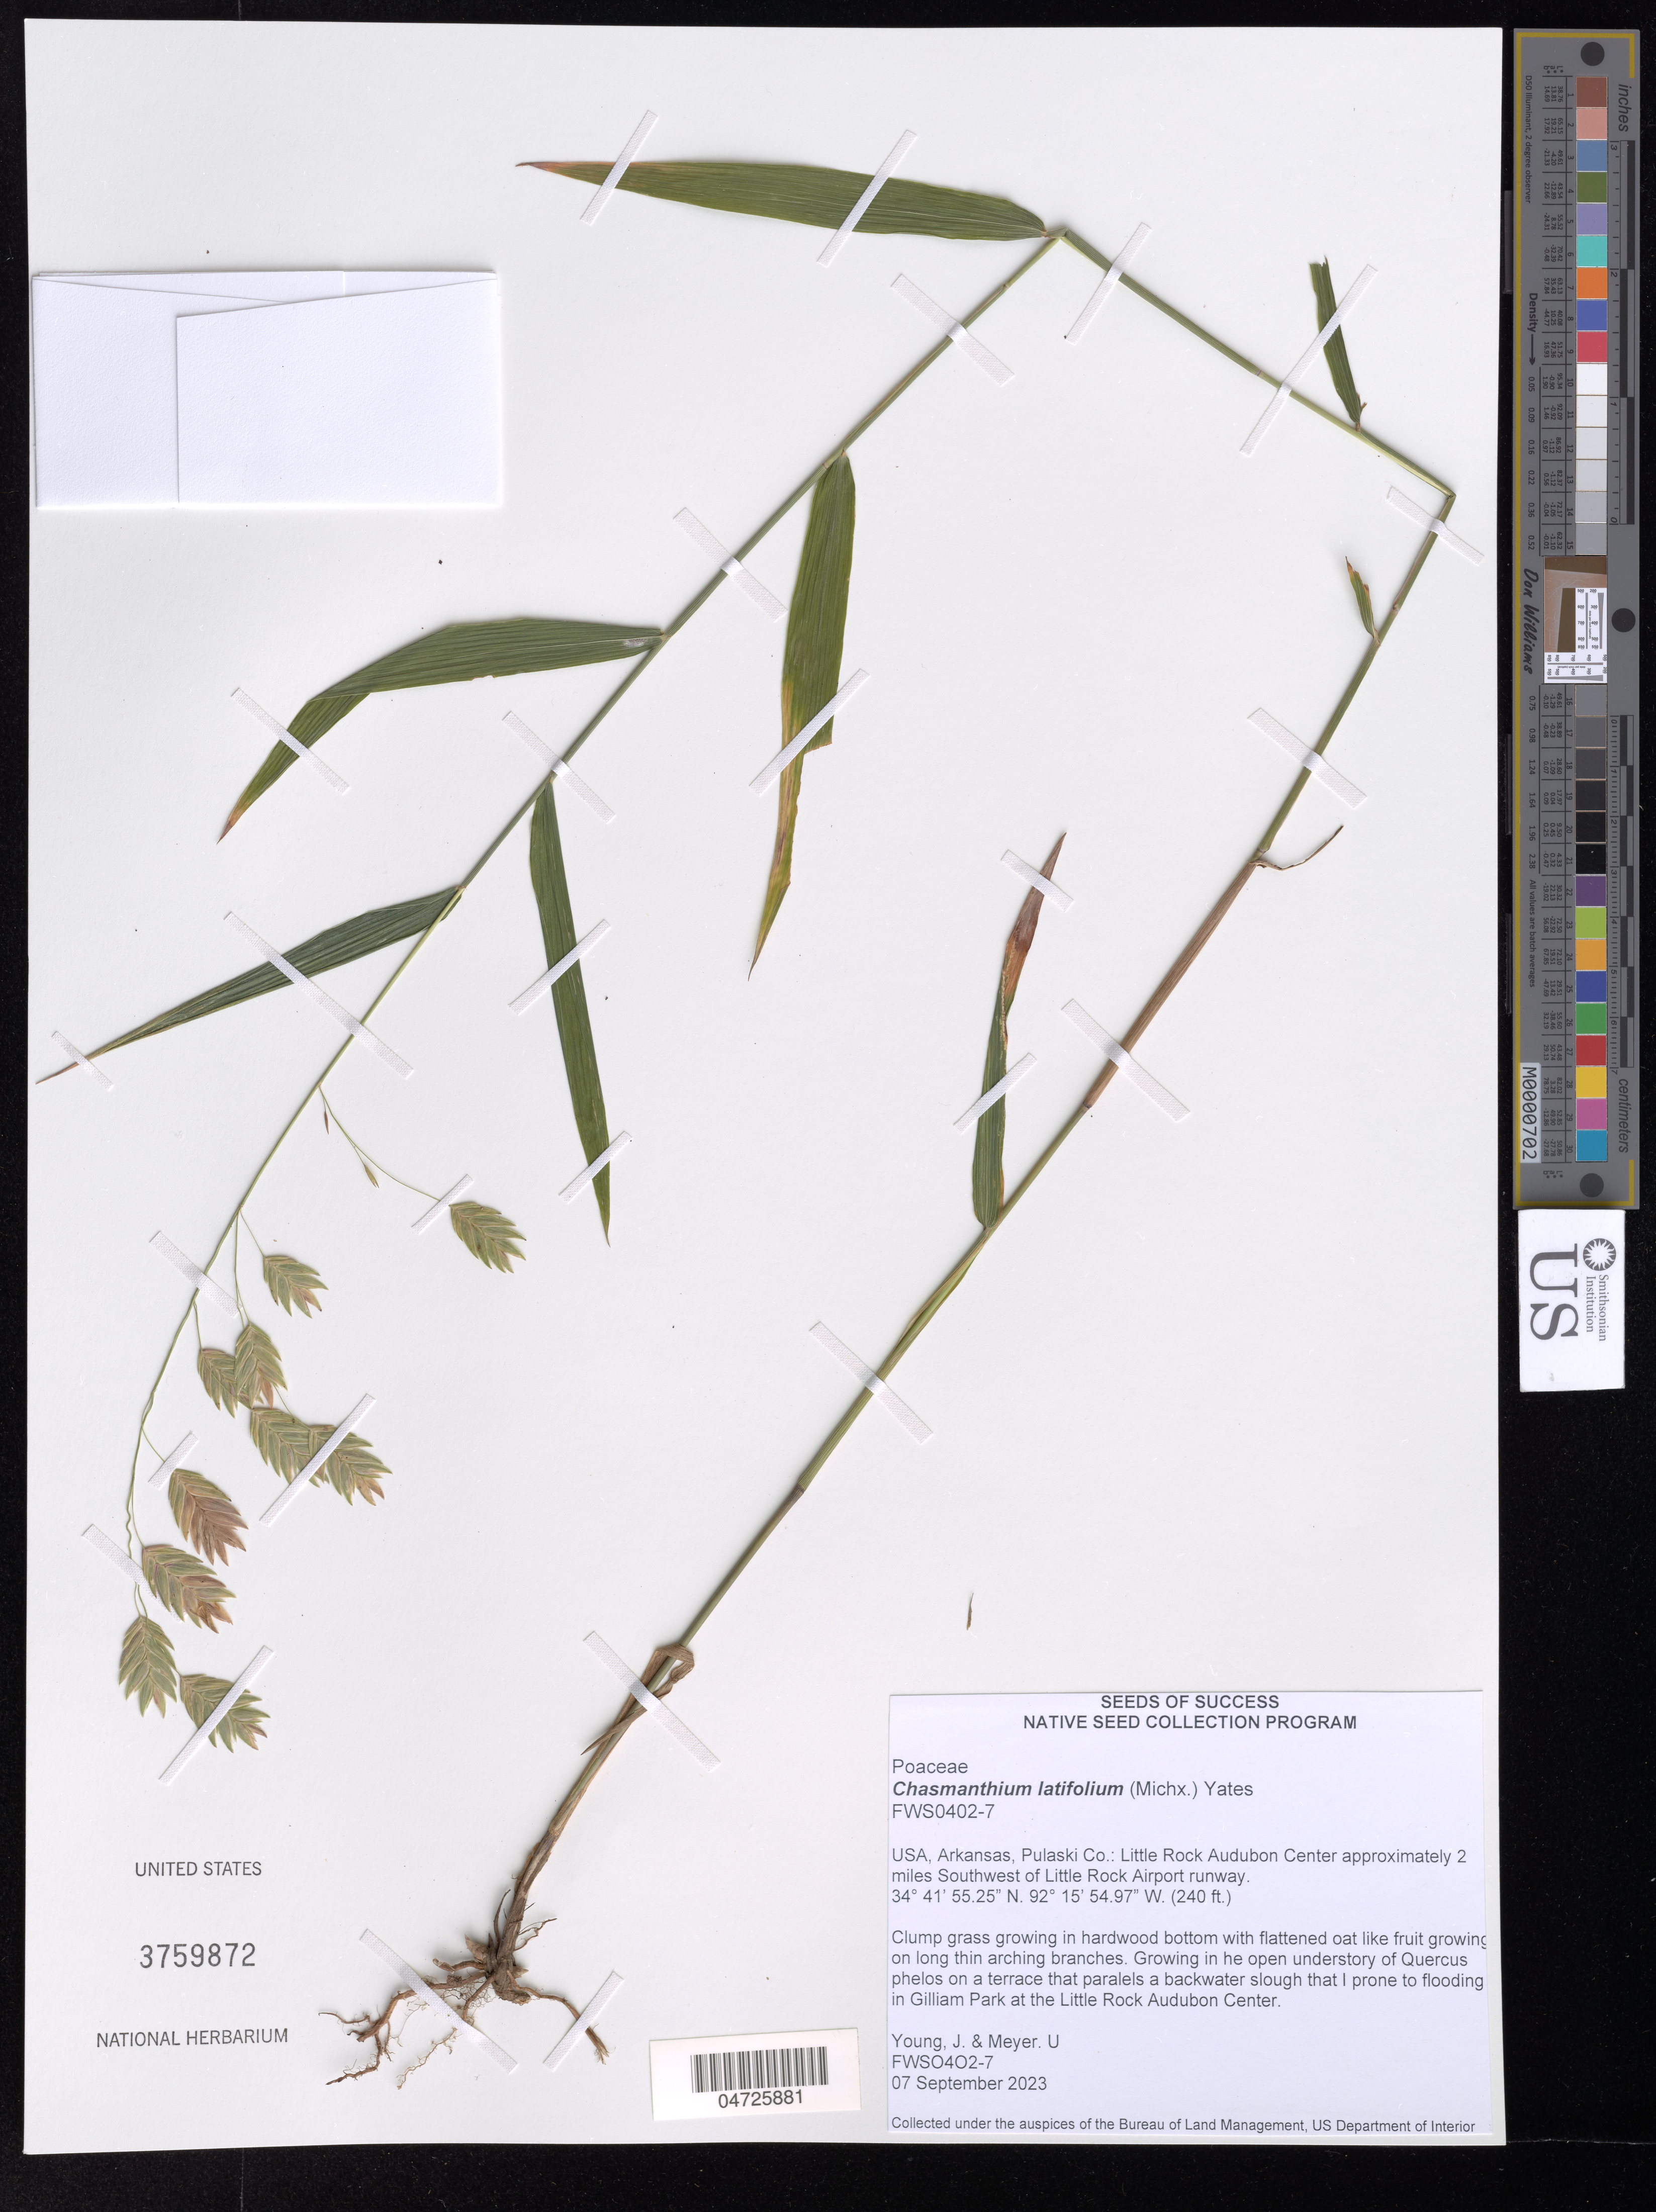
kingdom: Plantae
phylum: Tracheophyta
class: Liliopsida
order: Poales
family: Poaceae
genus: Chasmanthium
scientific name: Chasmanthium latifolium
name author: (Michx.) H.O. Yates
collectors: J. Young & U. Meyer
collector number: FWSO4O2-7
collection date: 2023-09-07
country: United States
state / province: Arkansas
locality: Pulaski Co.: Little Rock Audubon Center approximately 2 miles Southwest of Little Rock Airport runway. Growing in he open understory of Quercus phelos on a terrace that paralels a backwater slough that I prone to flooding in Gilliam Park at the Little Rock Audubon Center.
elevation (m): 73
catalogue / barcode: US 3759872